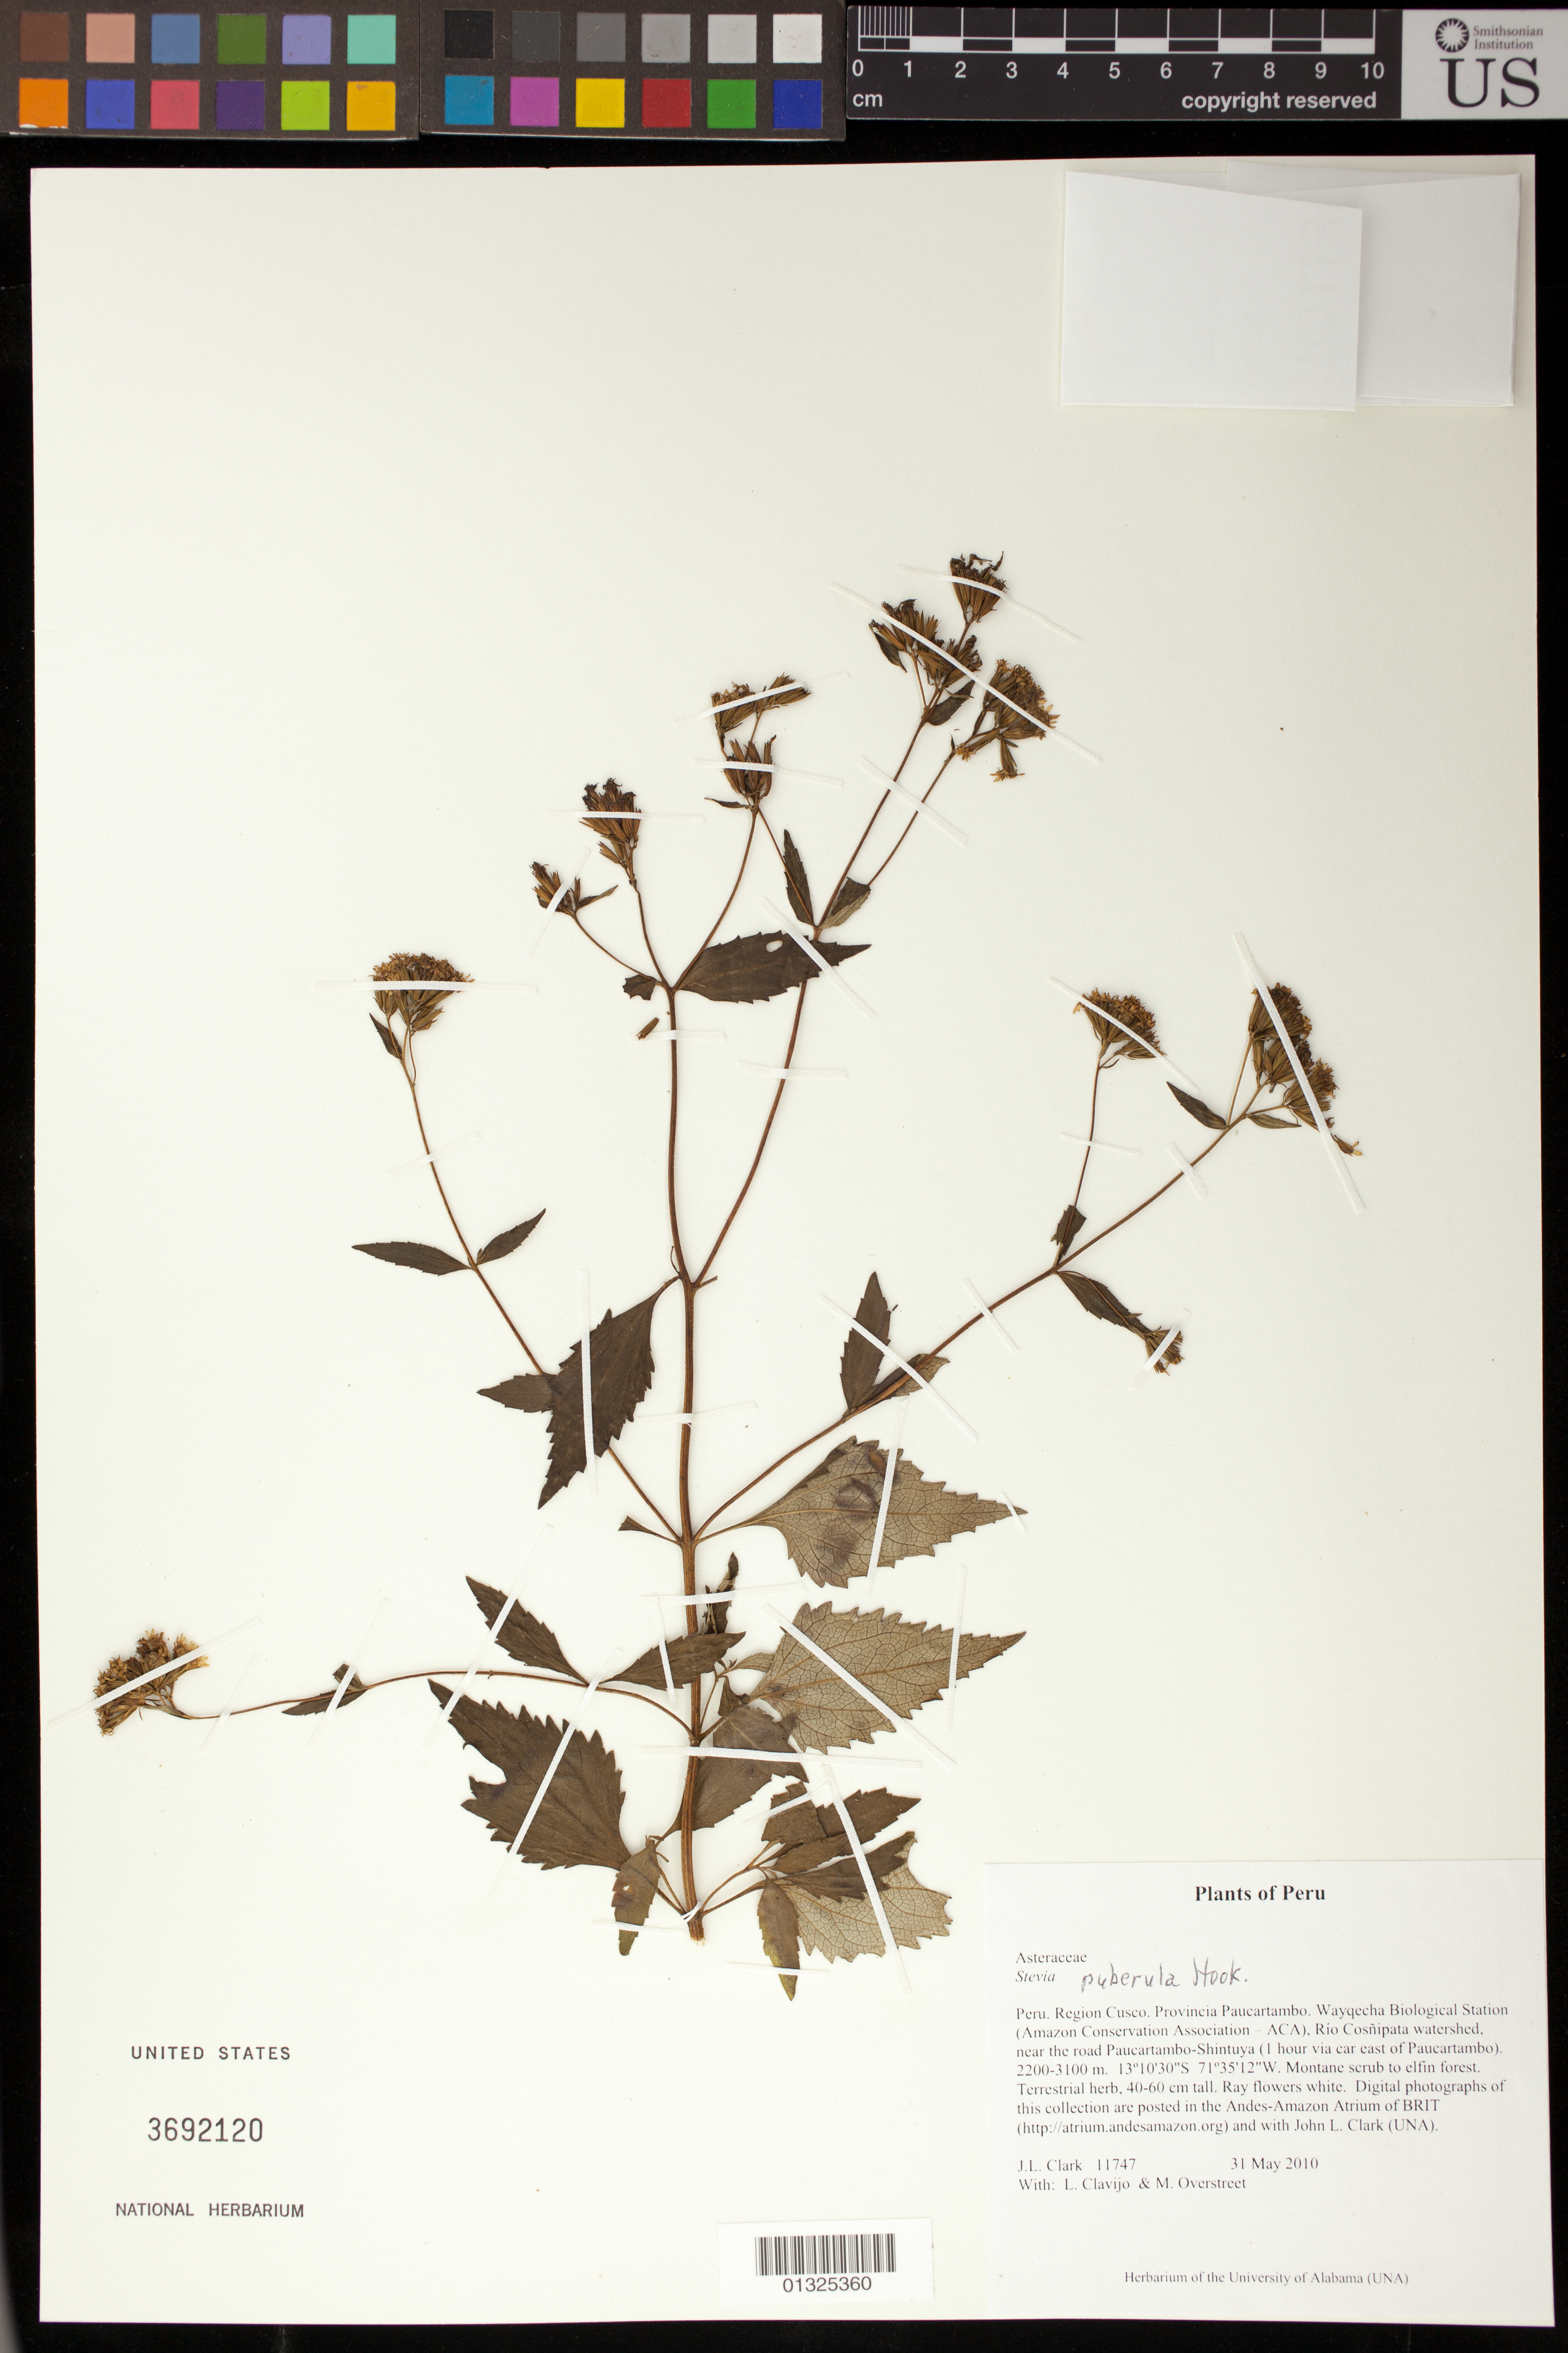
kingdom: Plantae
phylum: Tracheophyta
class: Magnoliopsida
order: Asterales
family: Asteraceae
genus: Stevia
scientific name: Stevia puberula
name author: Hook.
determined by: Robinson, Harold E., (US)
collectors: J. L. Clark, L. Clavijo & M. Overstreet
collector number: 11747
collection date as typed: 31 May 2010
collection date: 2010-05-31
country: Peru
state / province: Cusco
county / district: Paucartambo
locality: Wayqecha Biological Station (Amazon Conservation Association - ACA), Rio Cosnipata watershed, near the road Paucartambo-Shintuya (1 hr via car E of Paucartambo)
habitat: Montane scrub to elfin forest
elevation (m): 2200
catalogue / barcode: US 3692120